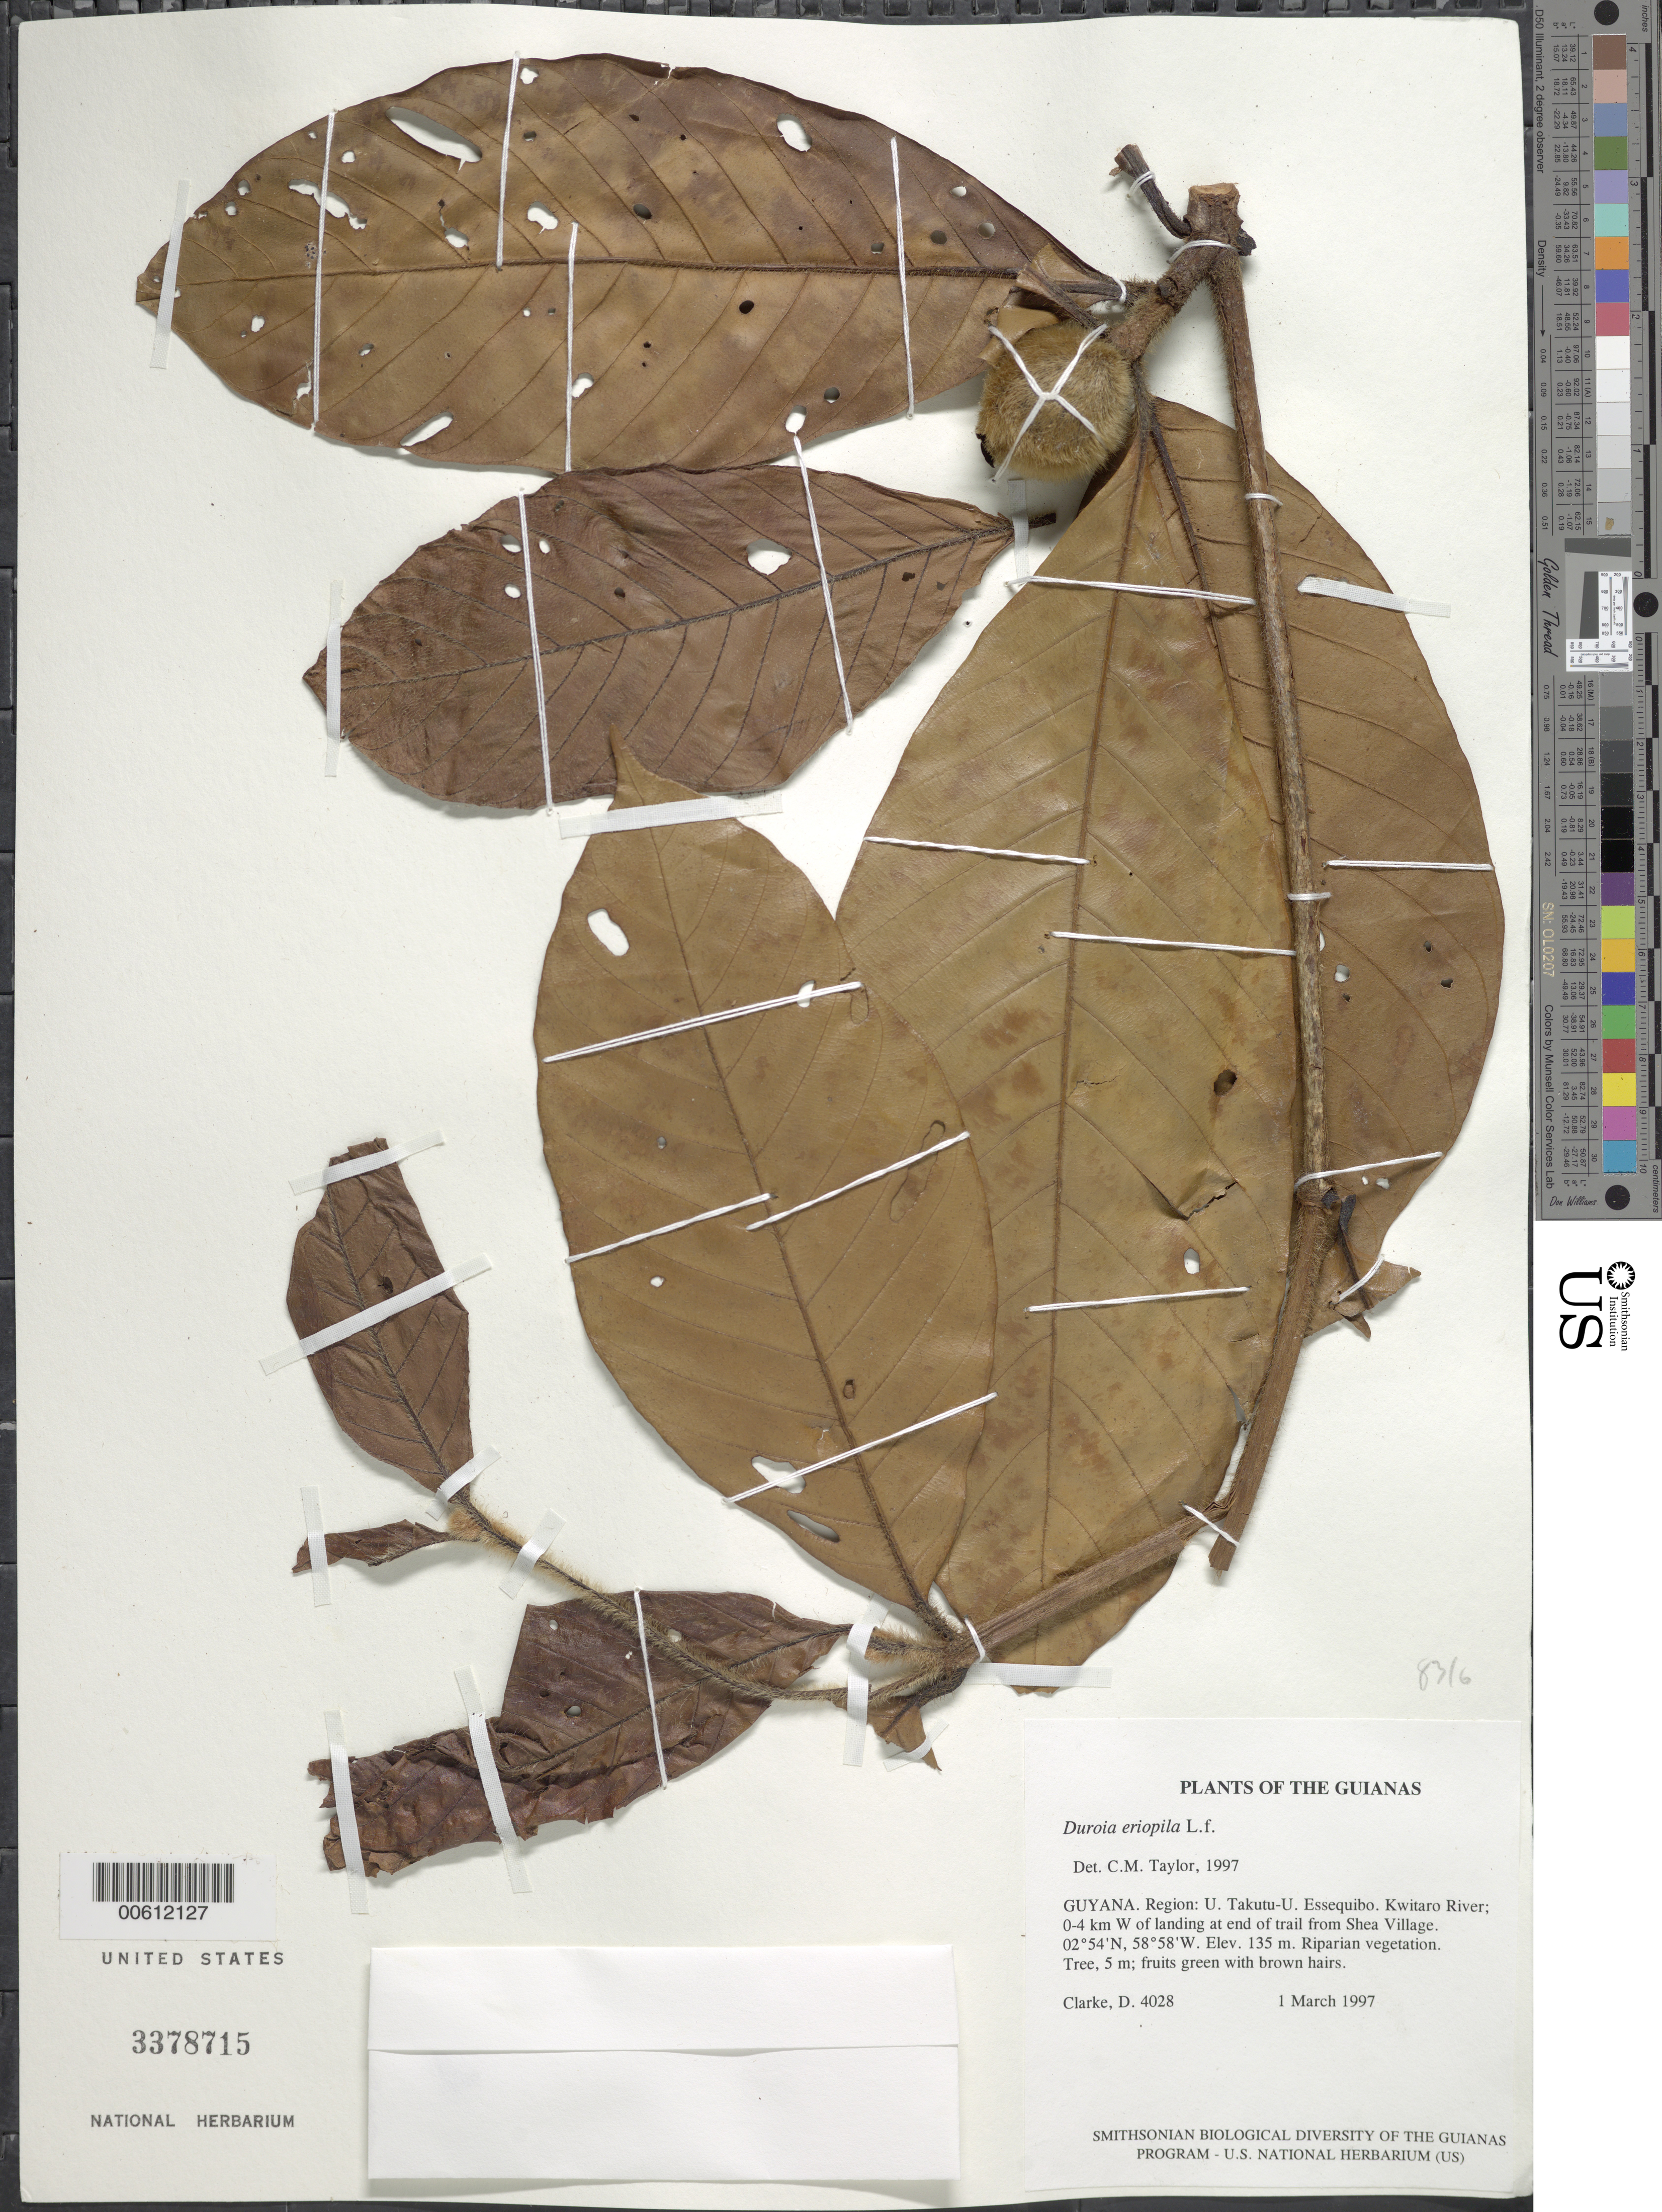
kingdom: Plantae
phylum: Tracheophyta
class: Magnoliopsida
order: Gentianales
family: Rubiaceae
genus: Duroia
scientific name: Duroia eriopila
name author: L. f.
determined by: Taylor, Charlotte M.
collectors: H. D. Clarke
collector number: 4028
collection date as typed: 1 March 1997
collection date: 1997-03-01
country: Guyana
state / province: U. Takutu-U. Essequibo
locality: Kwitaro River; 0-4 km W of landing at end of trail from Shea Village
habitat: Riparian vegetation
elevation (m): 135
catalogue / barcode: US 3378715